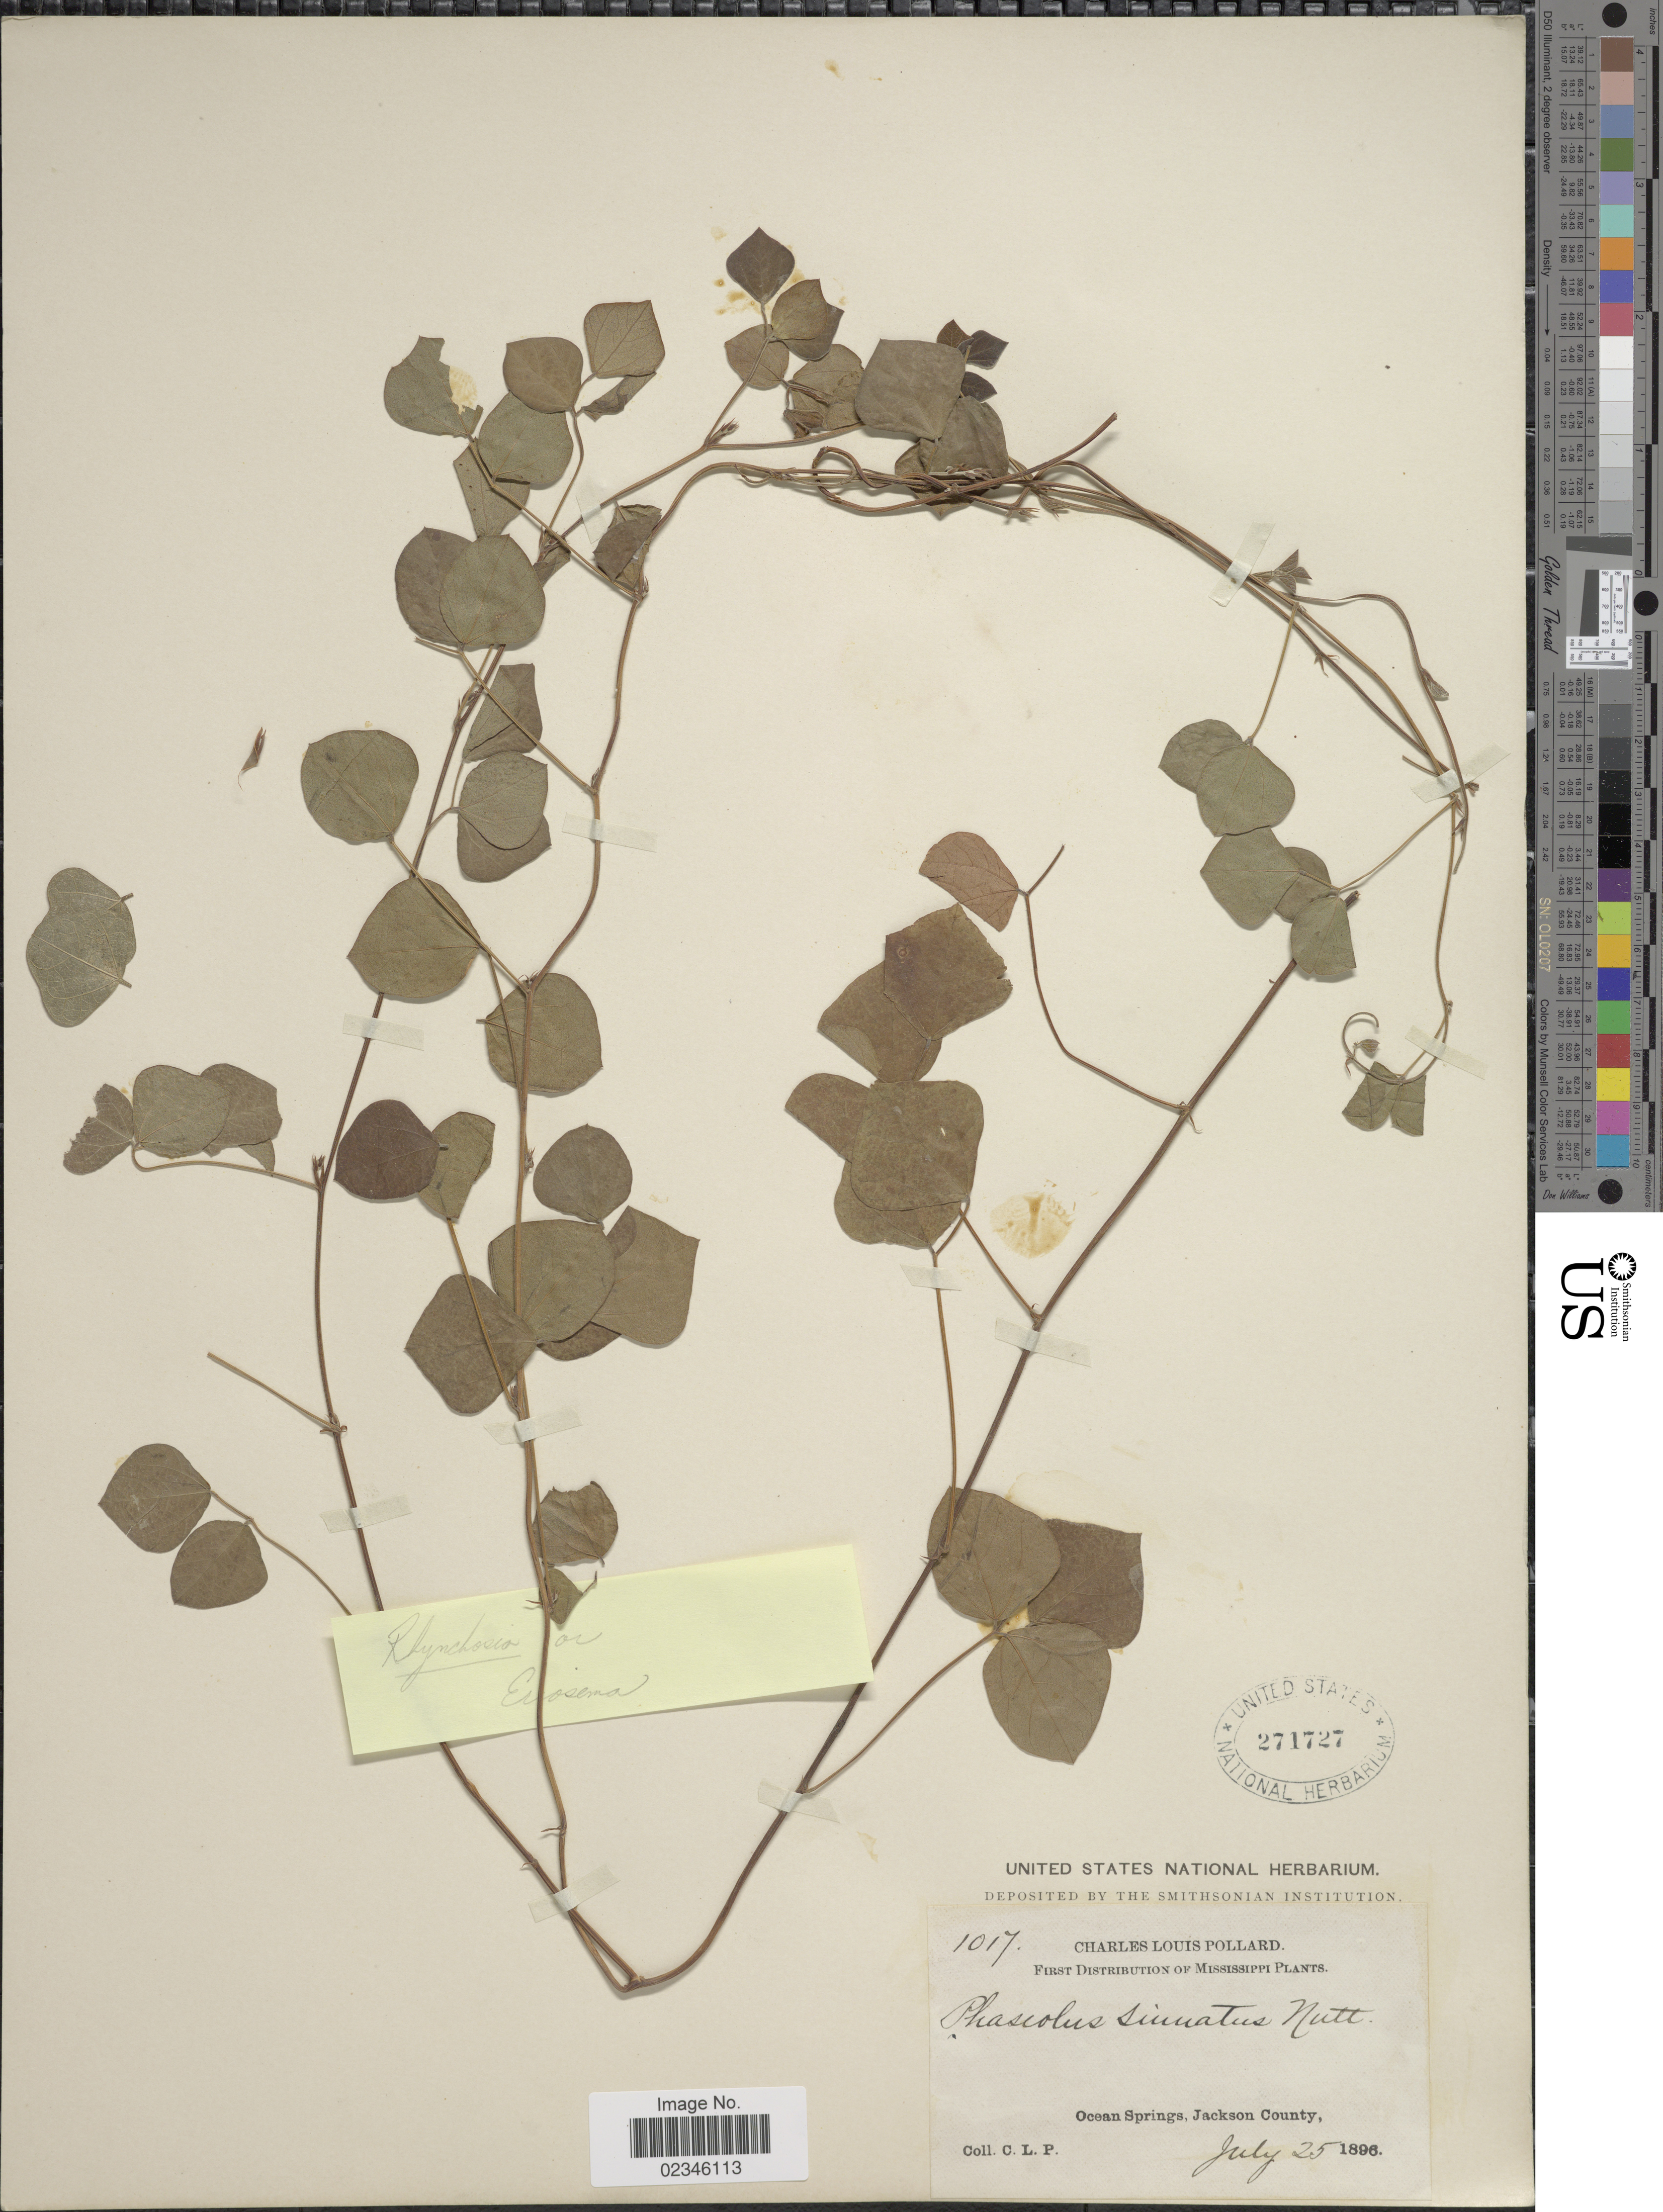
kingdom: Plantae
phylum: Tracheophyta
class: Magnoliopsida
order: Fabales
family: Fabaceae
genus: Rhynchosia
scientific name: Rhynchosia sp.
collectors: C. L. Pollard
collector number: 1017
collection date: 1896-07-25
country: United States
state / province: Mississippi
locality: Ocean Springs, Jackson County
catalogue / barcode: US 271727